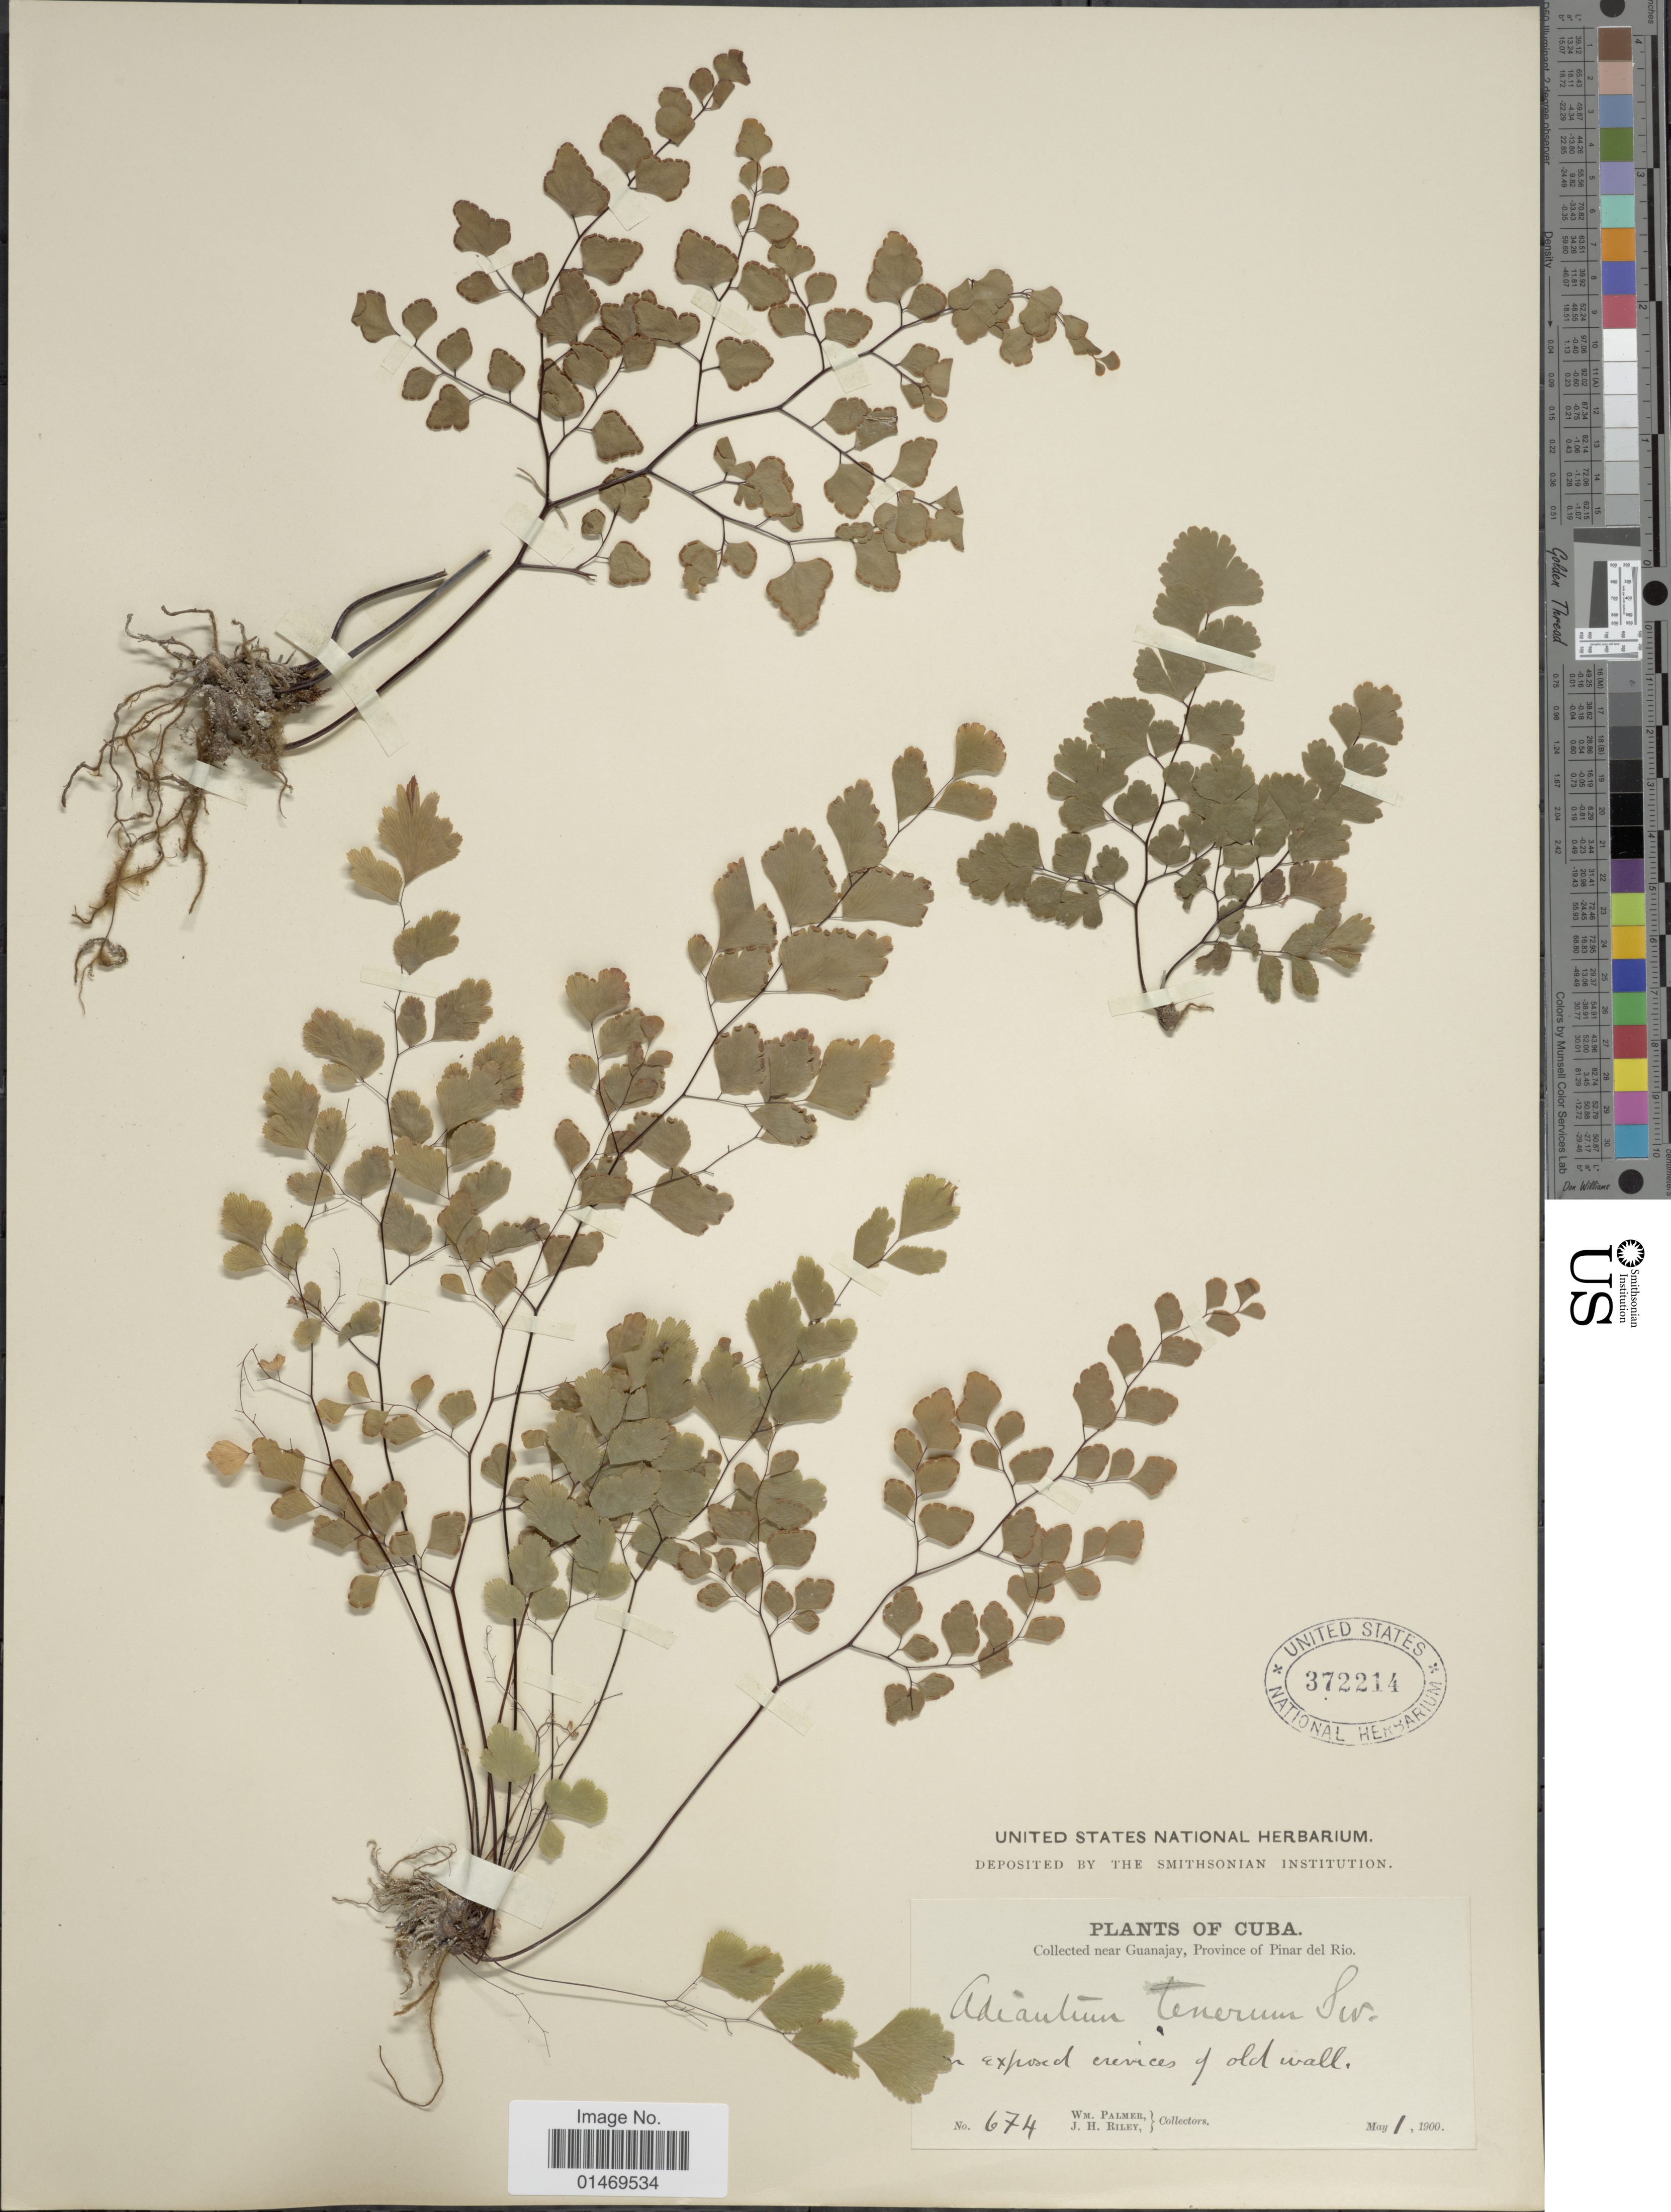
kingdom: Plantae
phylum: Tracheophyta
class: Polypodiopsida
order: Polypodiales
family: Pteridaceae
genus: Adiantum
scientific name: Adiantum tenerum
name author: Sw.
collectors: W. Palmer & J. H. Riley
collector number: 674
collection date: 1900-05-01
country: Cuba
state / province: Pinar del Río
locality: Near Guanajay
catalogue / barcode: US 372214